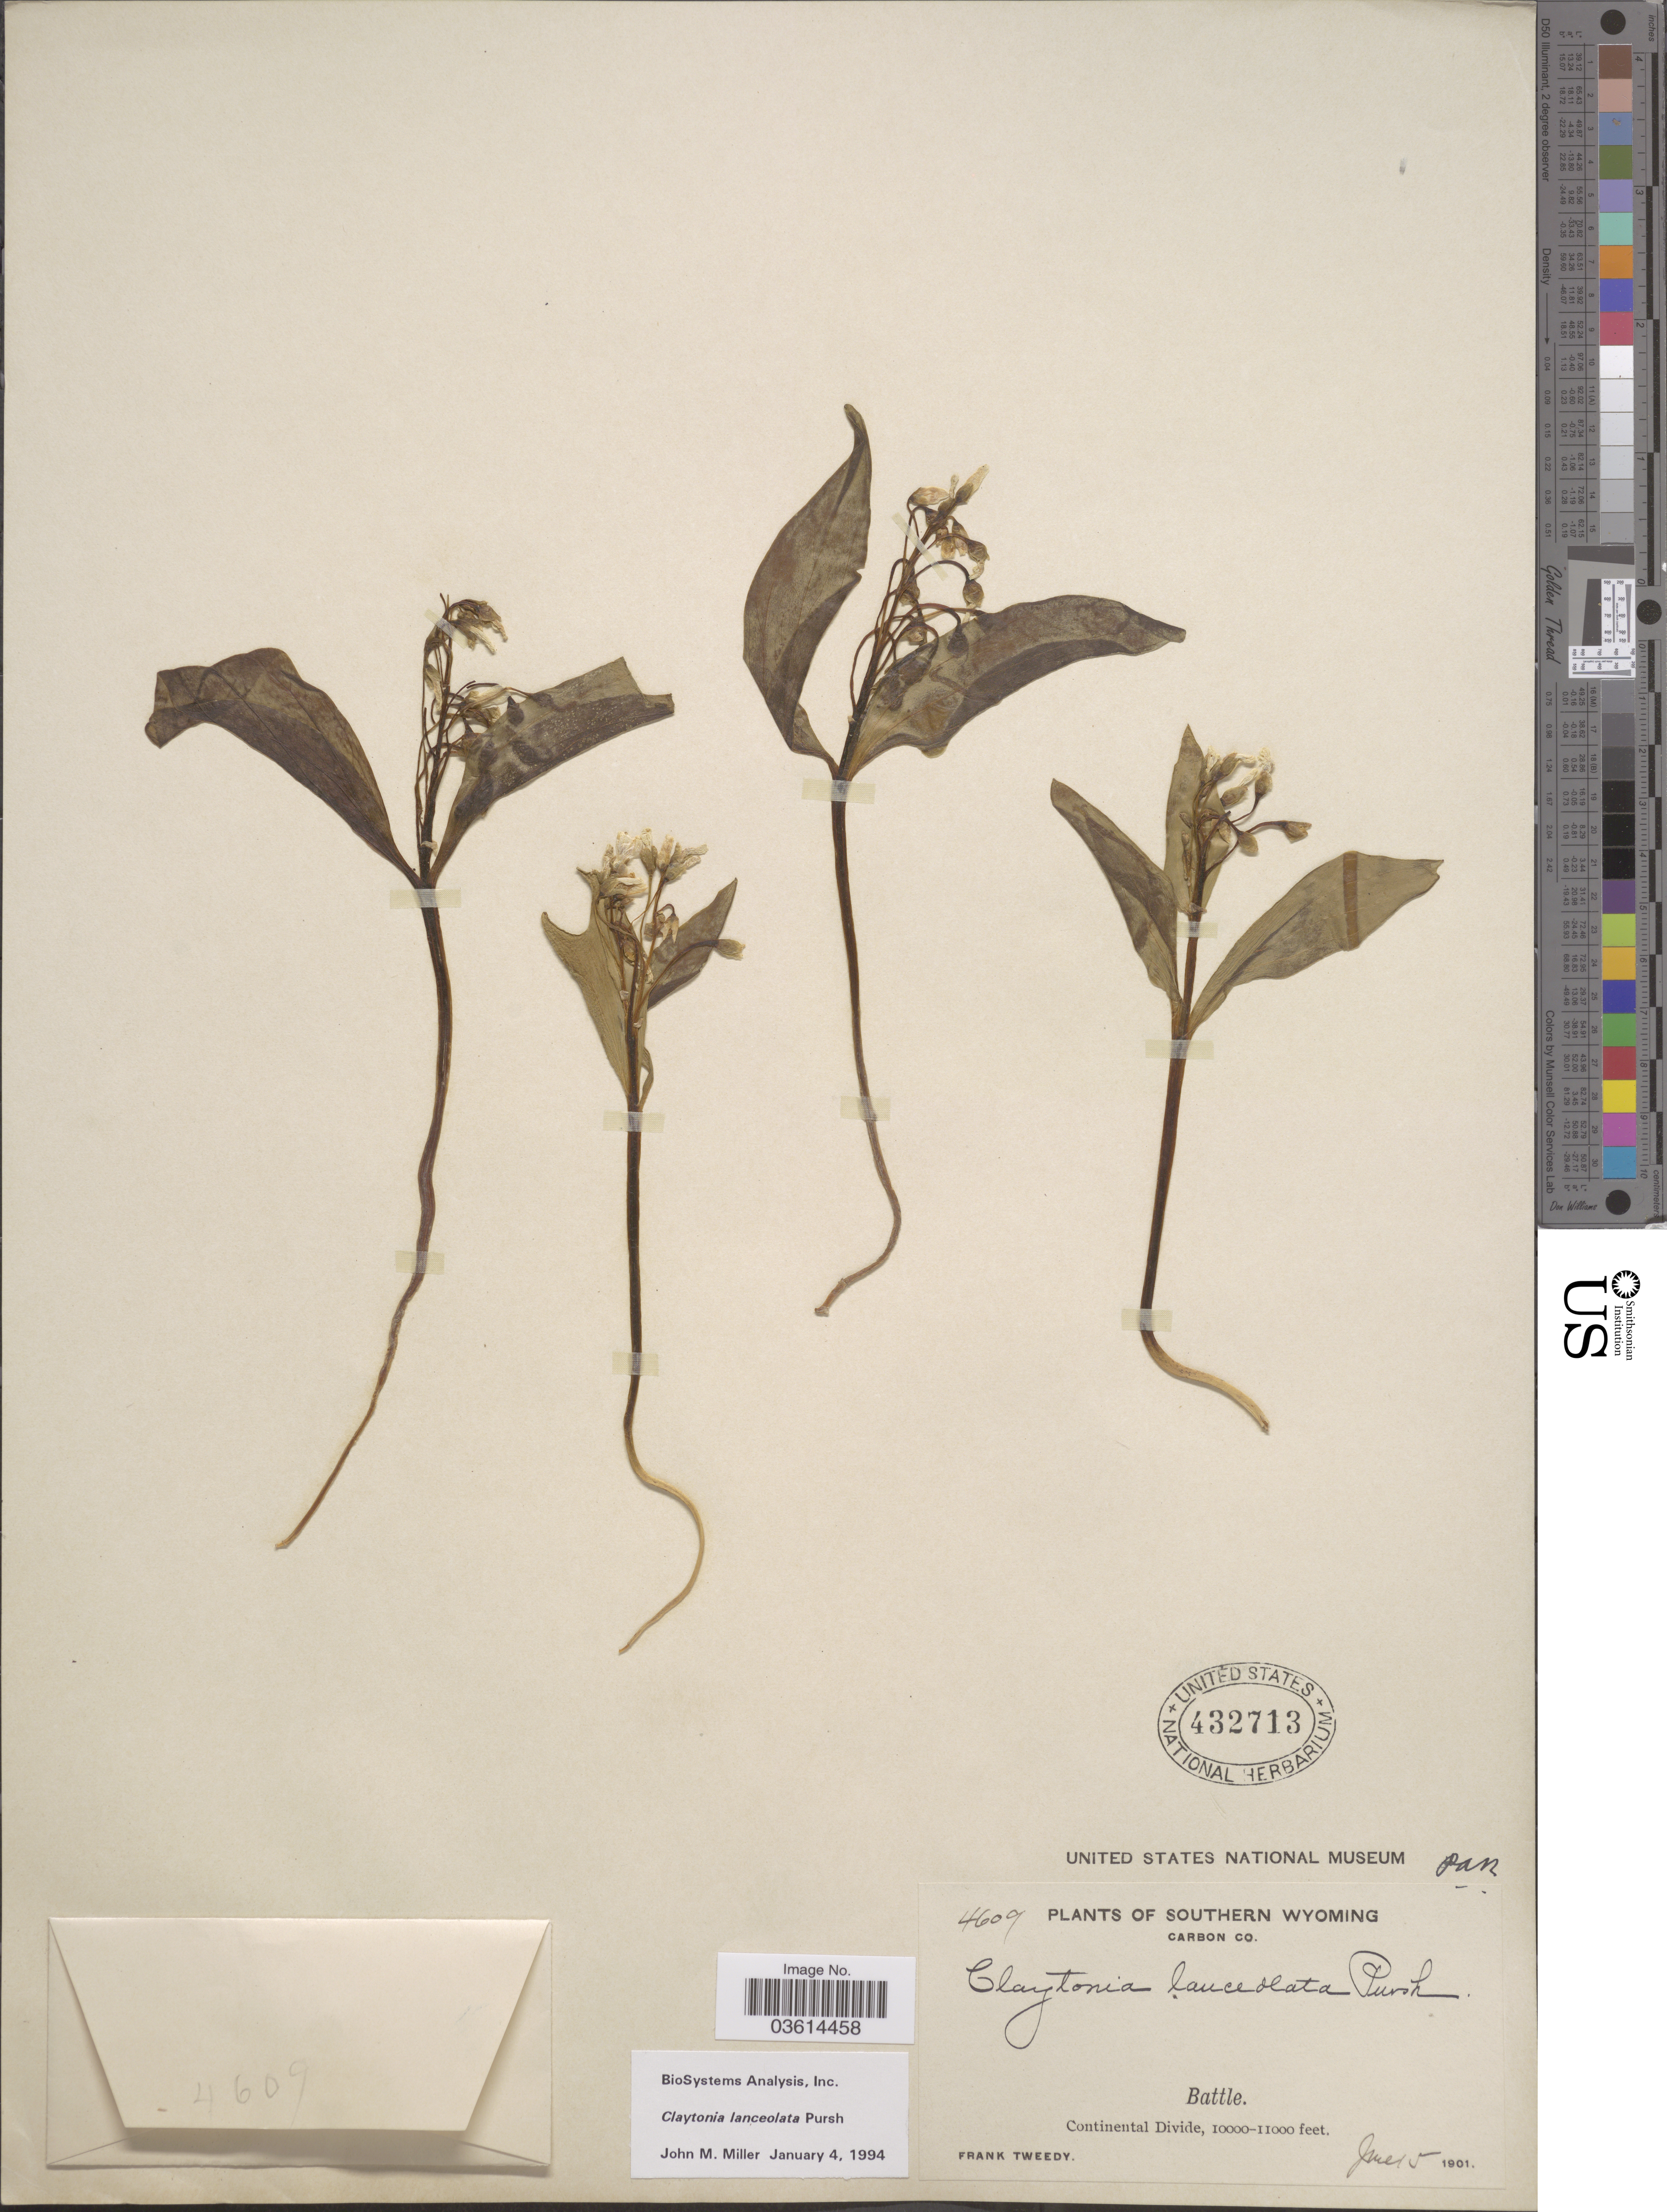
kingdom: Plantae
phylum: Tracheophyta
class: Magnoliopsida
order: Caryophyllales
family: Montiaceae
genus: Claytonia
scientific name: Claytonia lanceolata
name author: Pursh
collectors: F. Tweedy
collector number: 4609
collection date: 1901-06-05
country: United States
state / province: Wyoming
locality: Southern Wyoming. Carbon Co. Battle. Continental Divide.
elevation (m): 3048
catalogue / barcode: US 432713